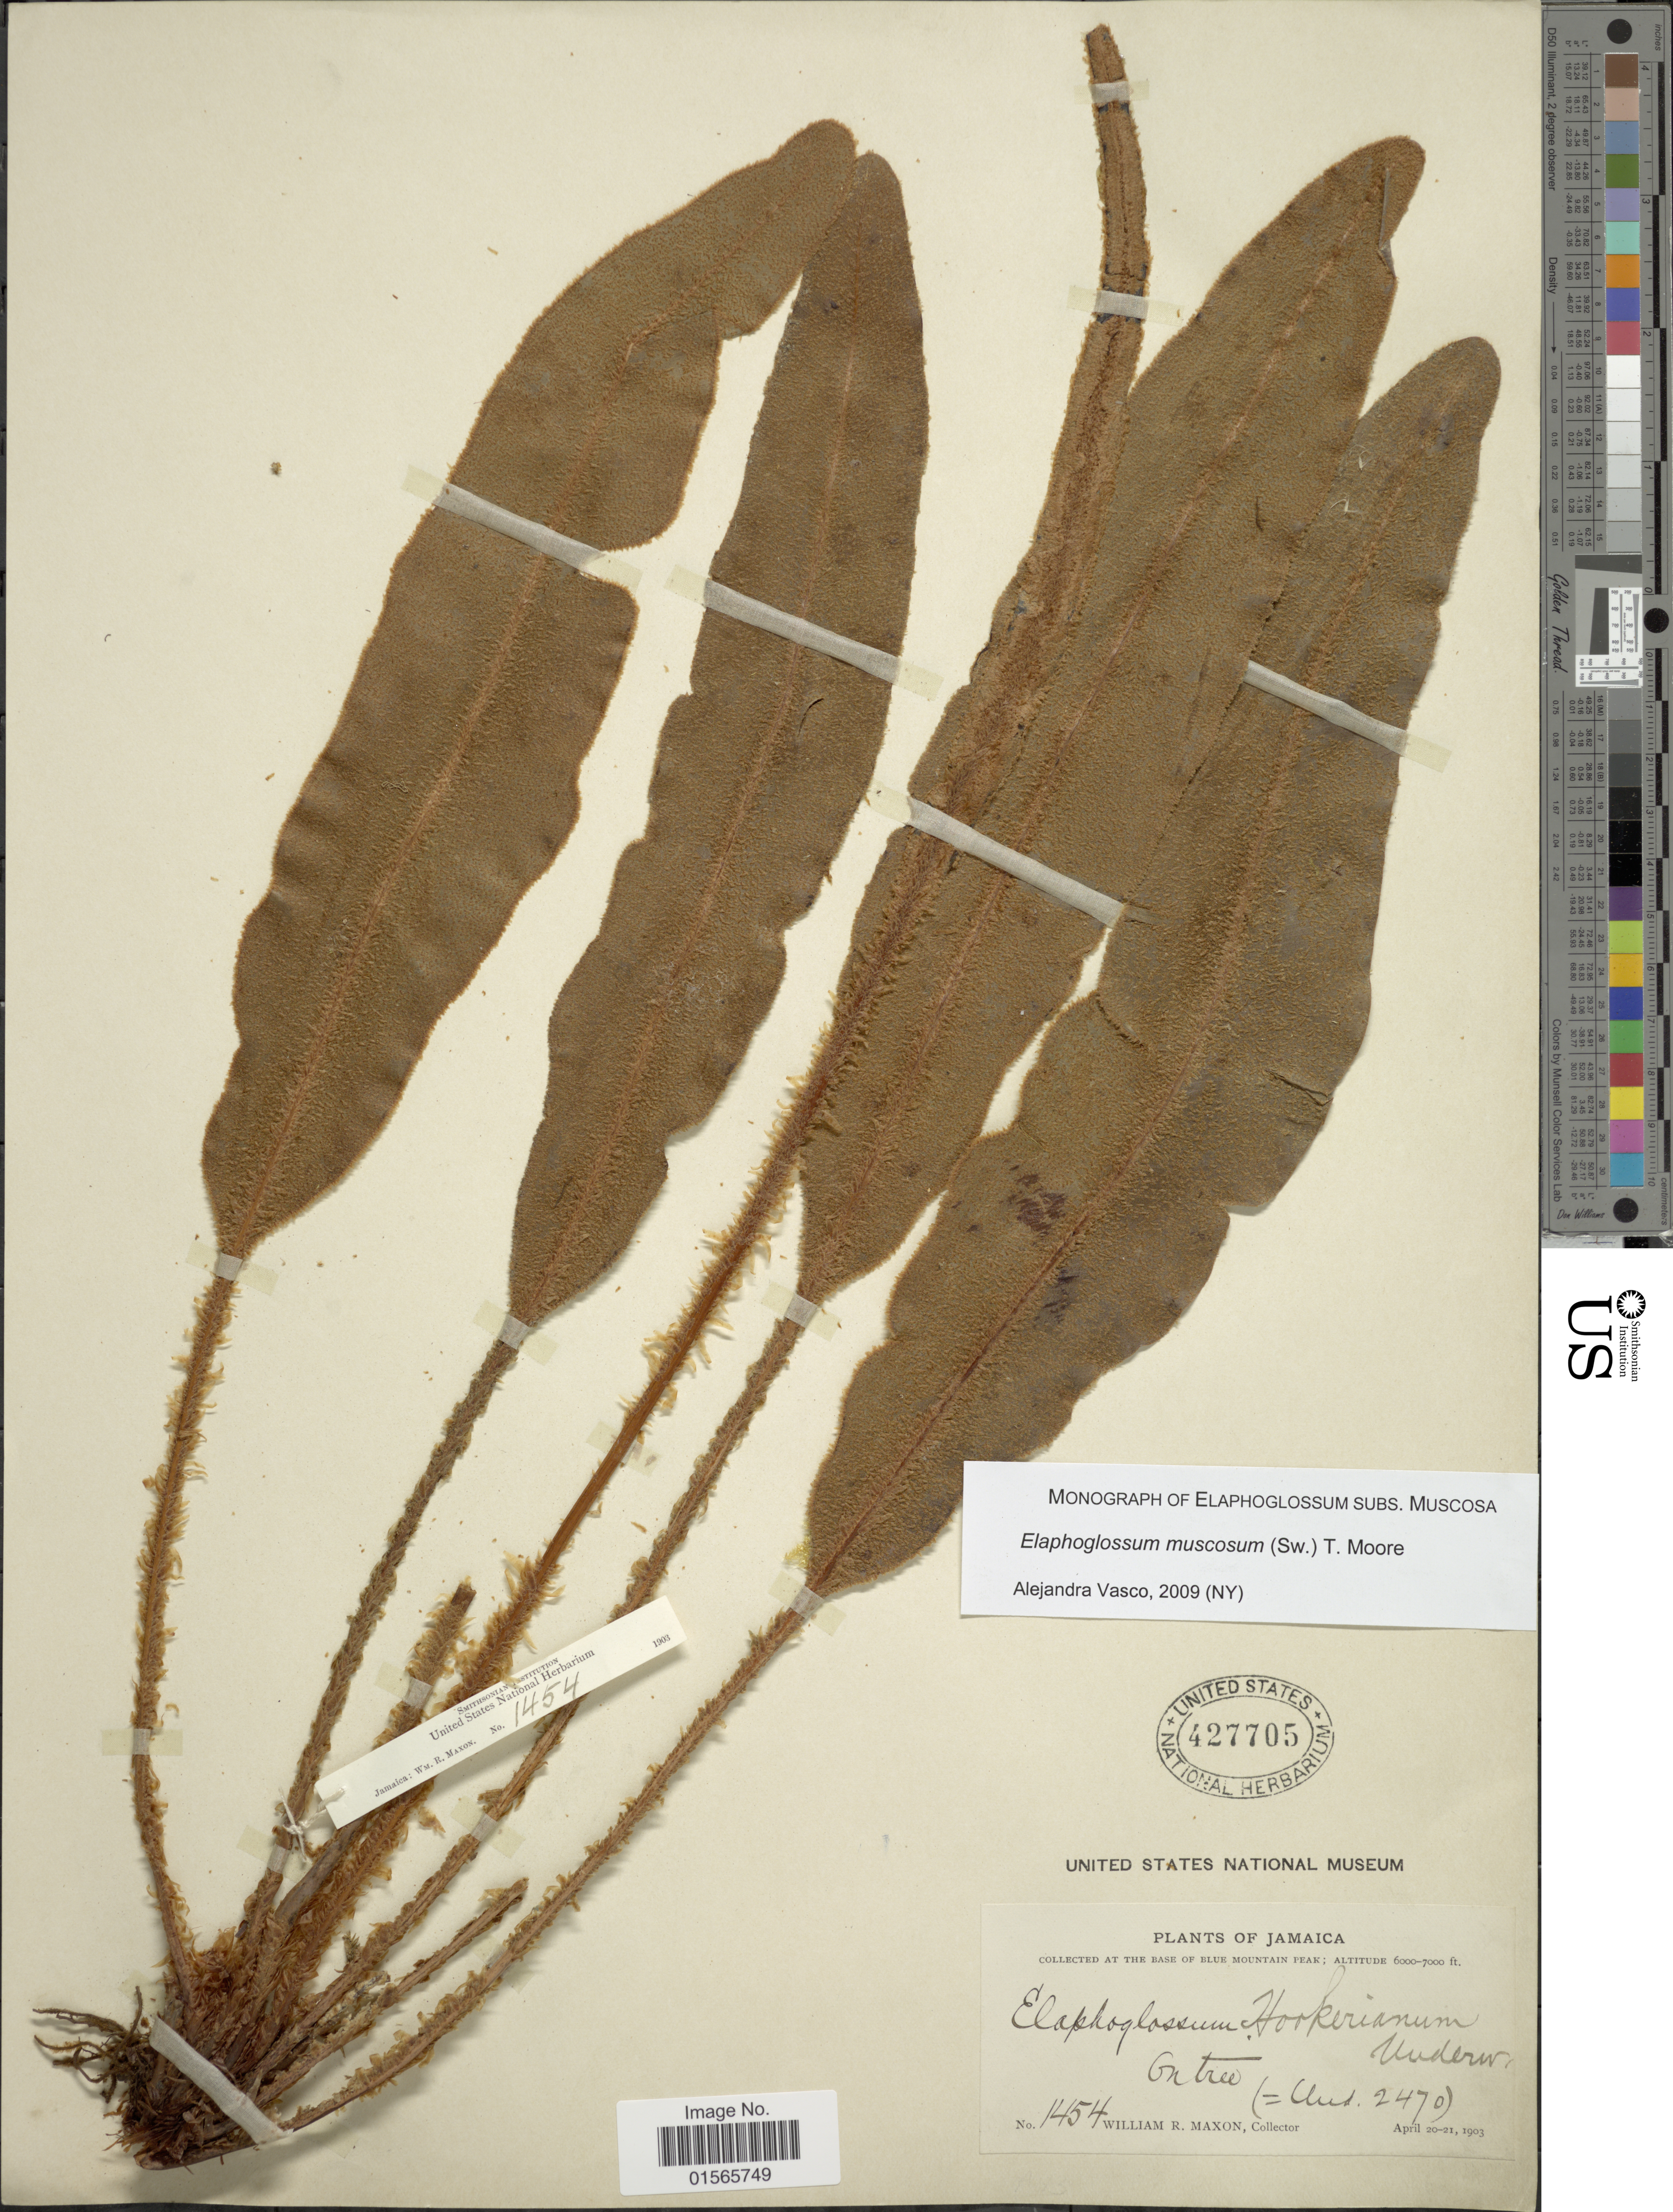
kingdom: Plantae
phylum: Tracheophyta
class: Polypodiopsida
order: Polypodiales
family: Dryopteridaceae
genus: Elaphoglossum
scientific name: Elaphoglossum muscosum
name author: (Sw.) T. Moore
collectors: W. R. Maxon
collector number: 1454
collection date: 1903-04-20/1903-04-21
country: Jamaica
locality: At the base of Blue Mountain Peak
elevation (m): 1829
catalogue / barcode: US 427705